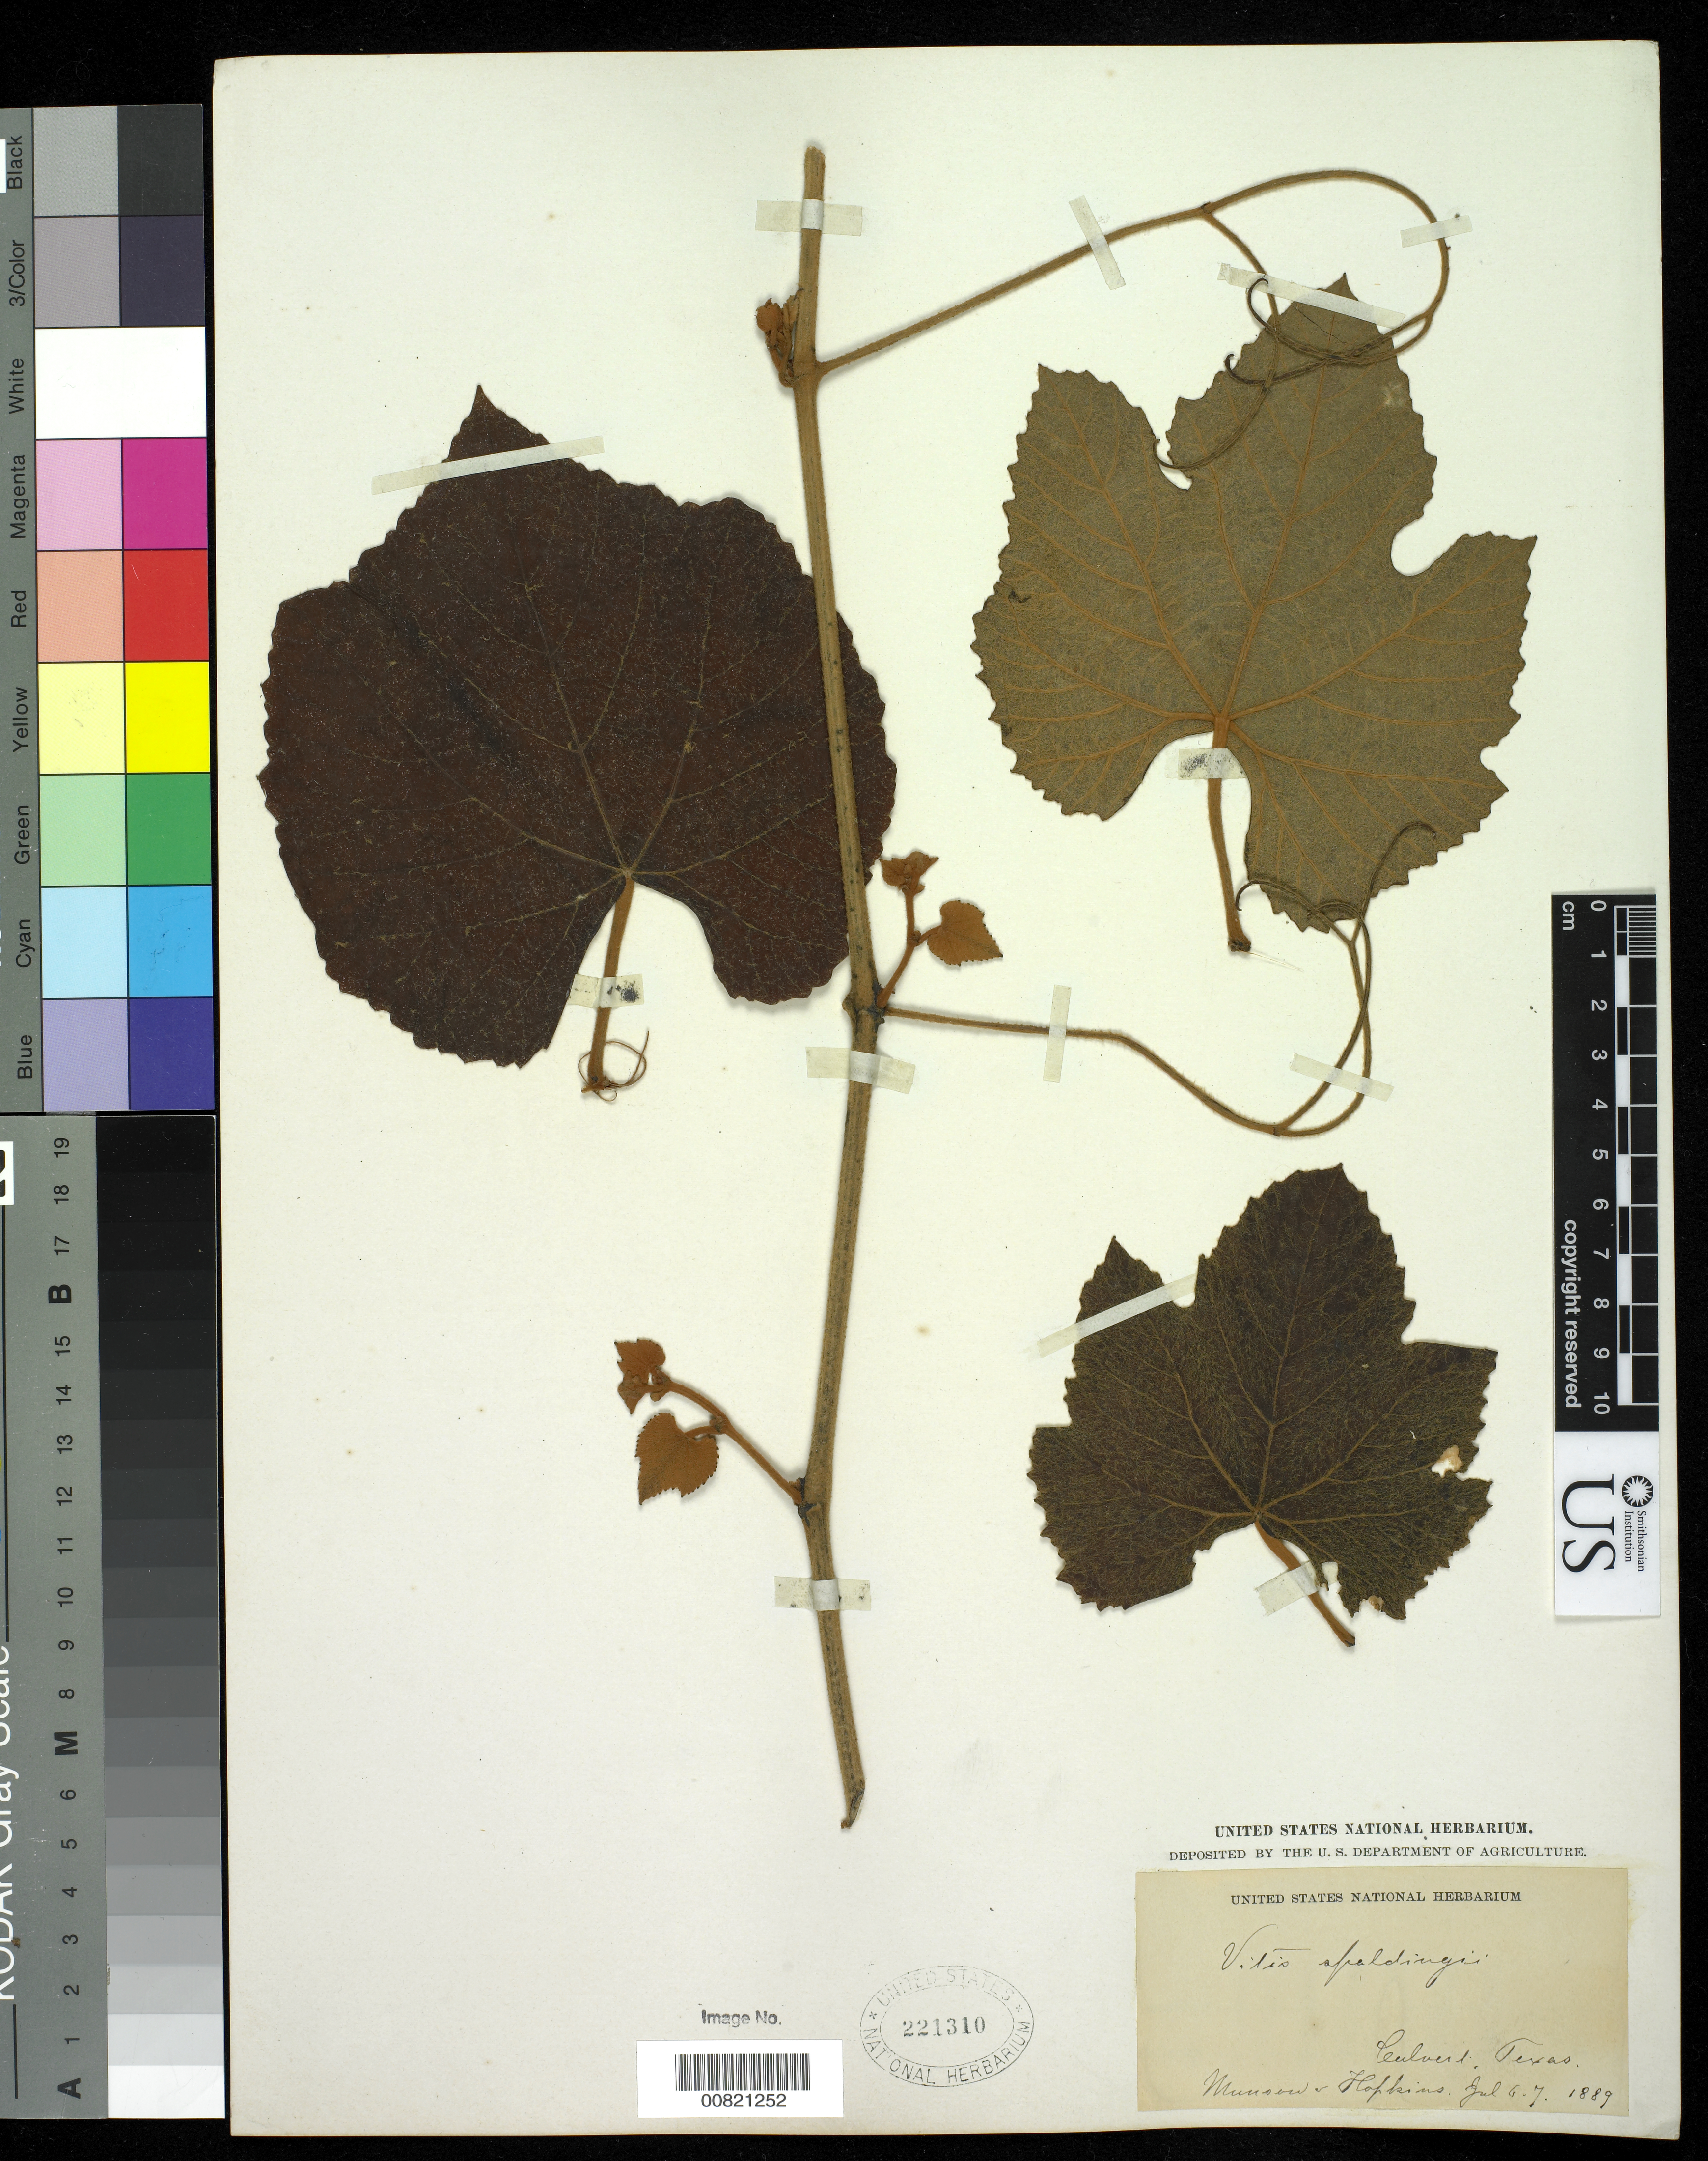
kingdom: Plantae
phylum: Tracheophyta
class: Magnoliopsida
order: Vitales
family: Vitaceae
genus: Vitis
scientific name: Vitis spaldingii, ined.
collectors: T. V. Munson & -. Hopkins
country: United States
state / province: Texas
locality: Calvert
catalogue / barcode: US 221310